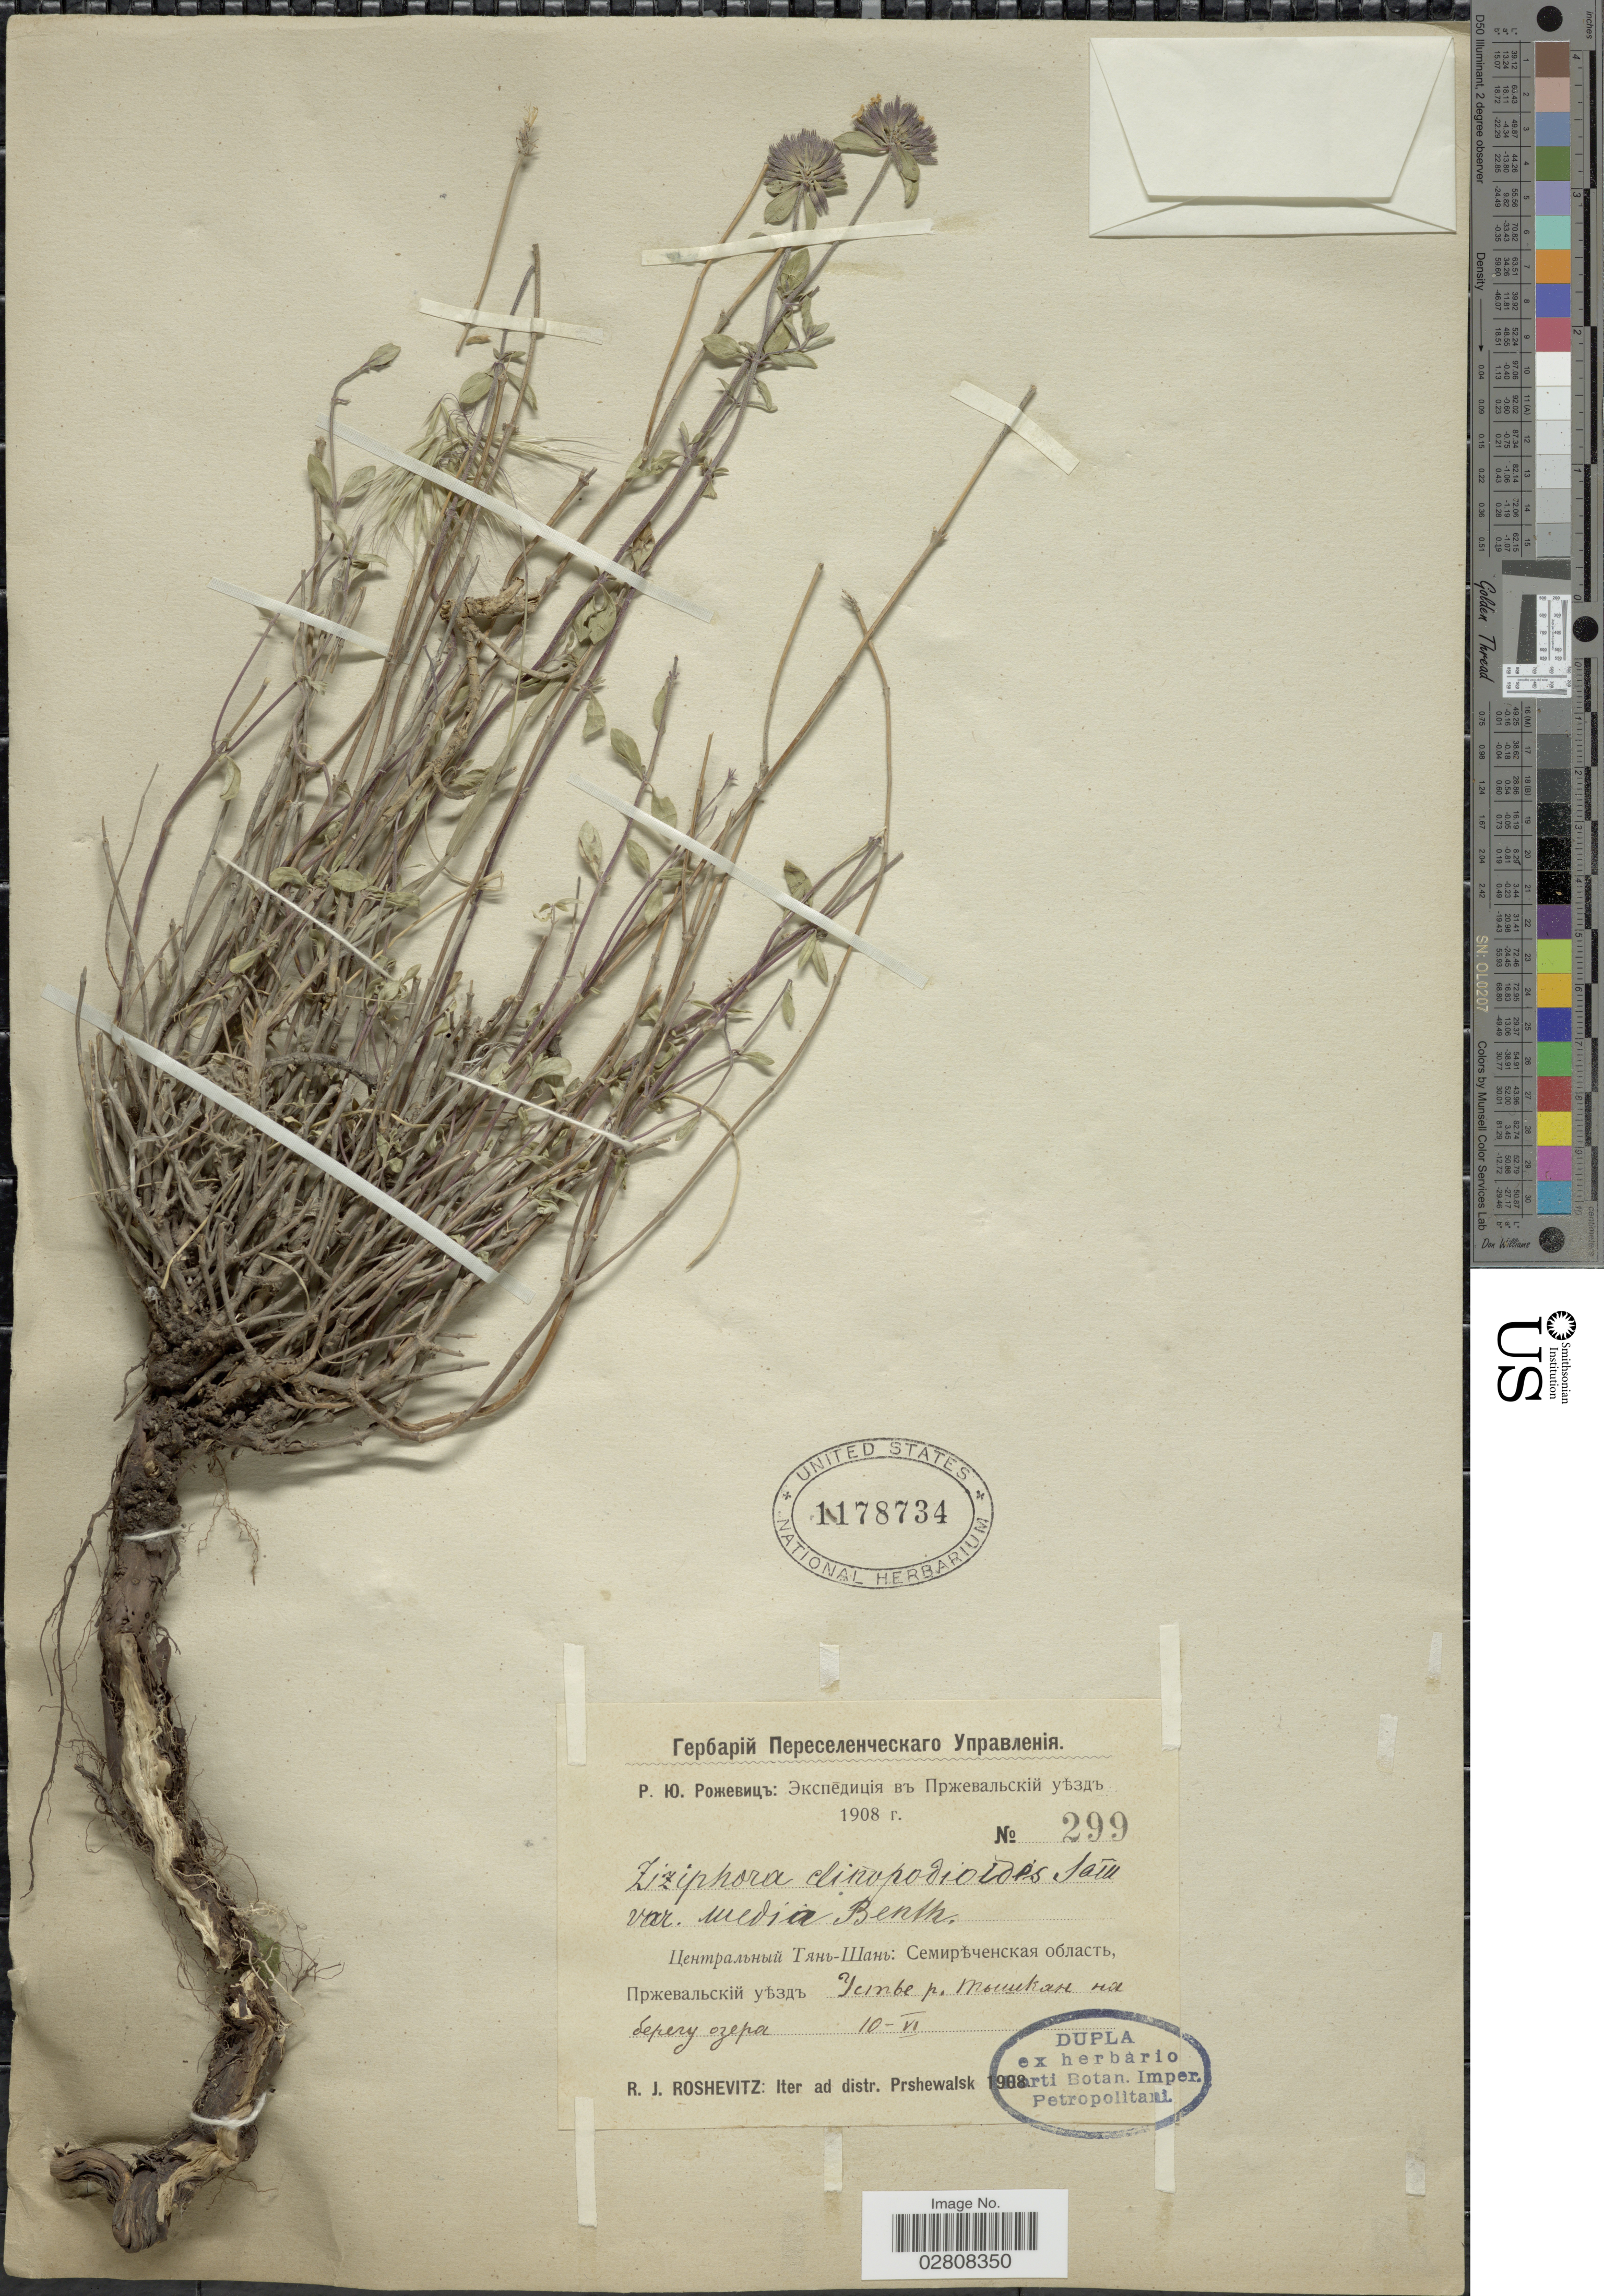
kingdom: Plantae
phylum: Tracheophyta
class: Magnoliopsida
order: Lamiales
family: Lamiaceae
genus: Ziziphora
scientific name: Ziziphora clinopodioides var. media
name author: Benth.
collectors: R. J. Roshevitz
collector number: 299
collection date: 1908-06-10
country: Kyrgyzstan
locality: X. Iter ad distr. Prshewalsk.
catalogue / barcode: US 1178734